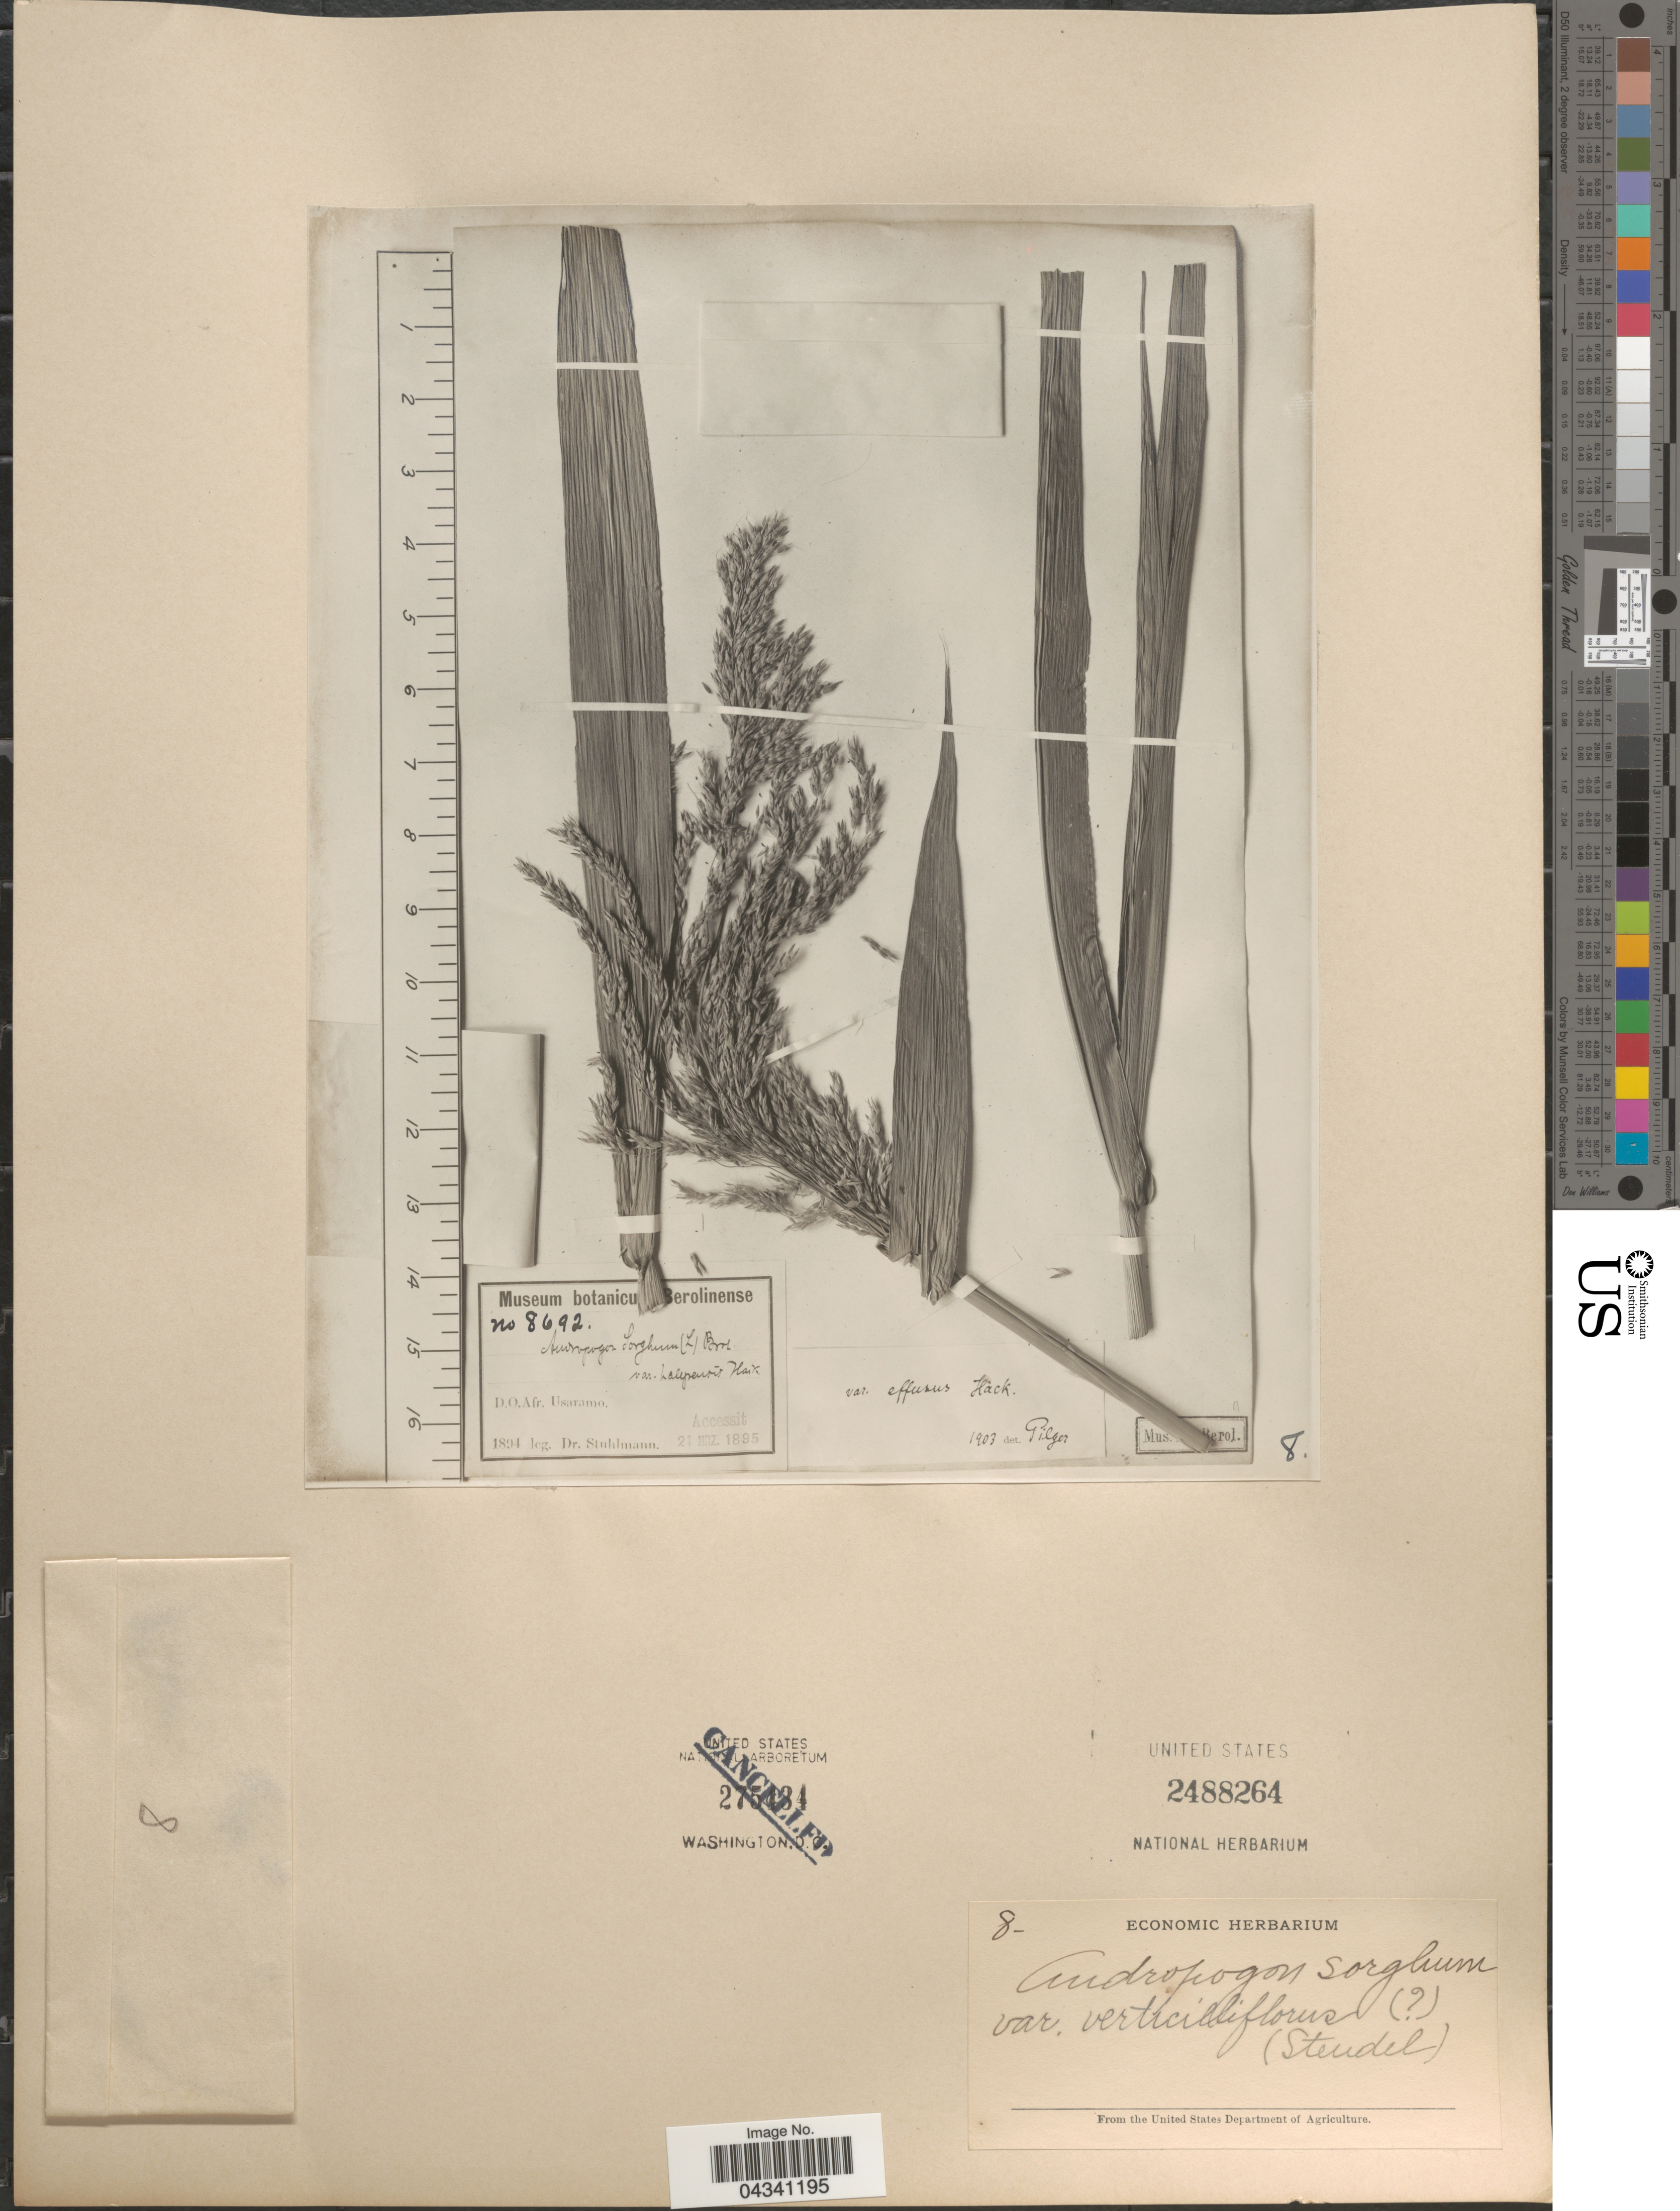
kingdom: Plantae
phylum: Tracheophyta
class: Liliopsida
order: Poales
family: Poaceae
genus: Sorghum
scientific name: Sorghum sp.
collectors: -. Stuhlmann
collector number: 8692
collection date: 1894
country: Tanzania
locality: D.O. Afr. Usaramo.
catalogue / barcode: US 2488264